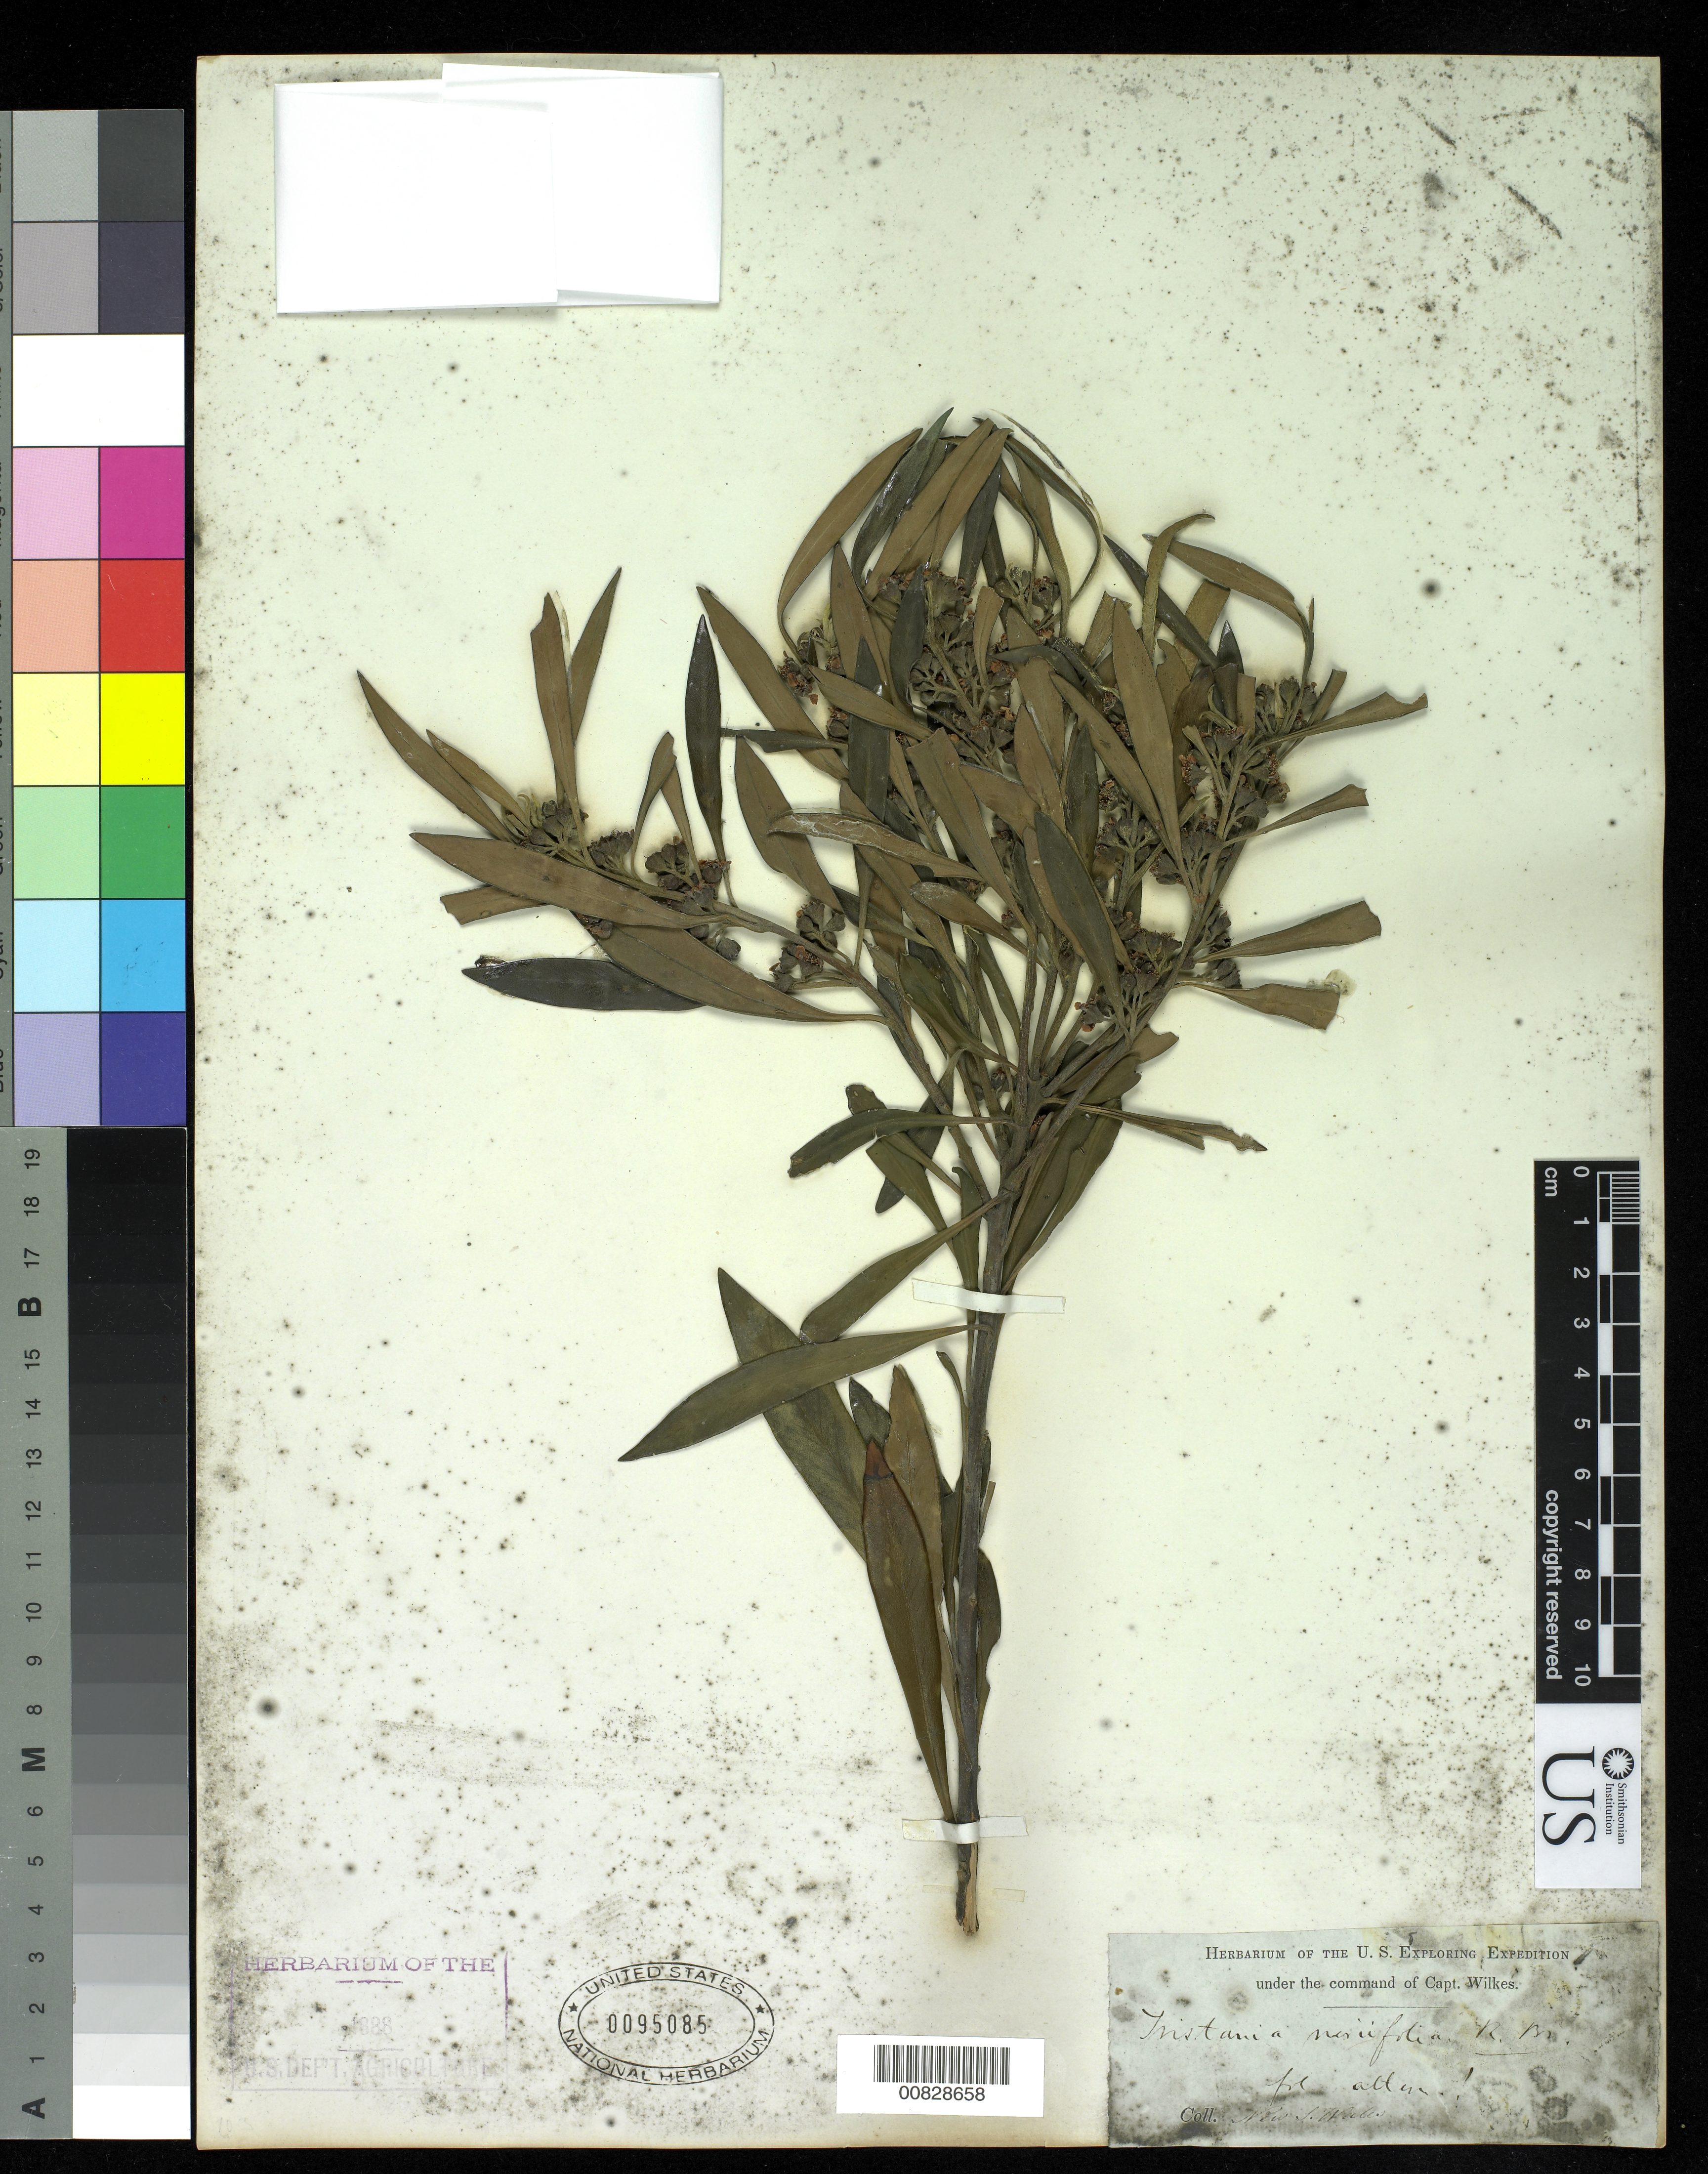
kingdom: Plantae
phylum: Tracheophyta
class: Magnoliopsida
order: Myrtales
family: Myrtaceae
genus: Tristania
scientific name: Tristania neriifolia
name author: (Sieber ex Sims) R. Br.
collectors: Wilkes Explor. Exped.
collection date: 1838/1842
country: Australia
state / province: New South Wales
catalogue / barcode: US 95085